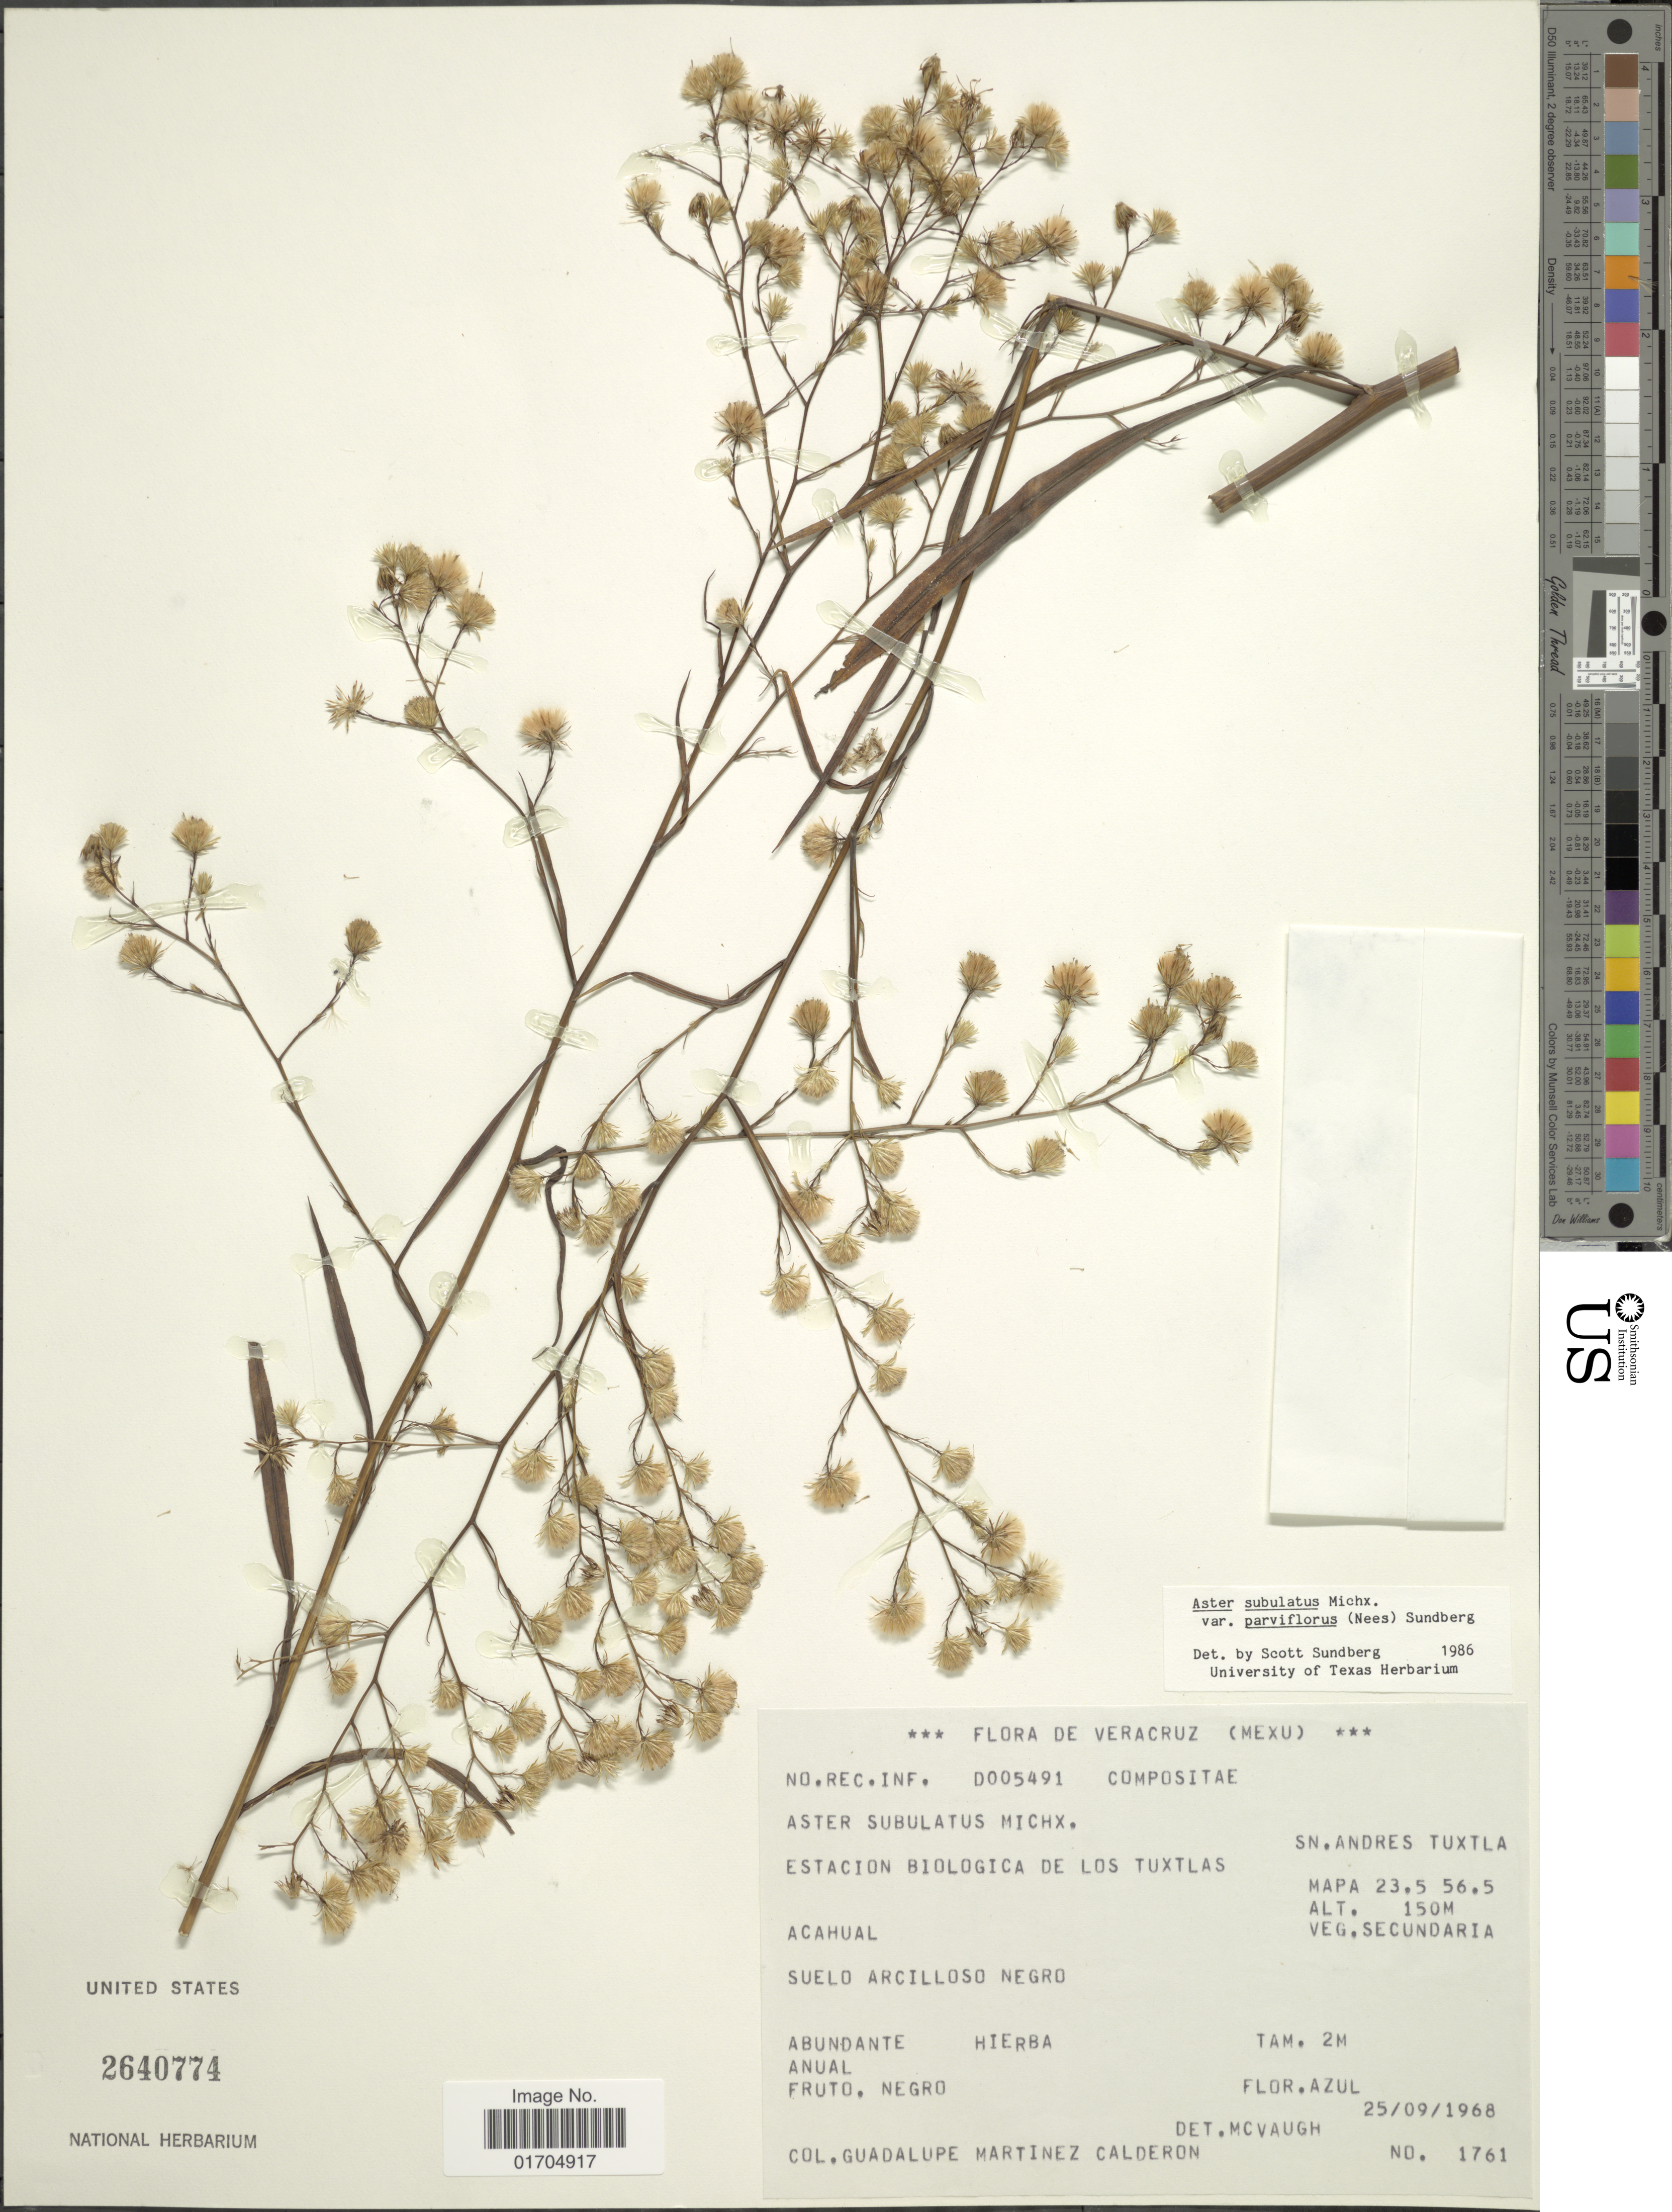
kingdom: Plantae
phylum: Tracheophyta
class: Magnoliopsida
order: Asterales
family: Asteraceae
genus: Symphyotrichum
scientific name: Symphyotrichum subulatum var. parviflorum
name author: (Nees) S.D. Sundb.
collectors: G. Martinez-C.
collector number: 1761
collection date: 1968-09-25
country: Mexico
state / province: Veracruz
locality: Veracruz, Estacion Biologica de Los Tuxtlas, Sn. Andreas Tuxtla, Acahual, Suelo Arcilloso Negro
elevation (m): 150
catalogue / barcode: US 2640774